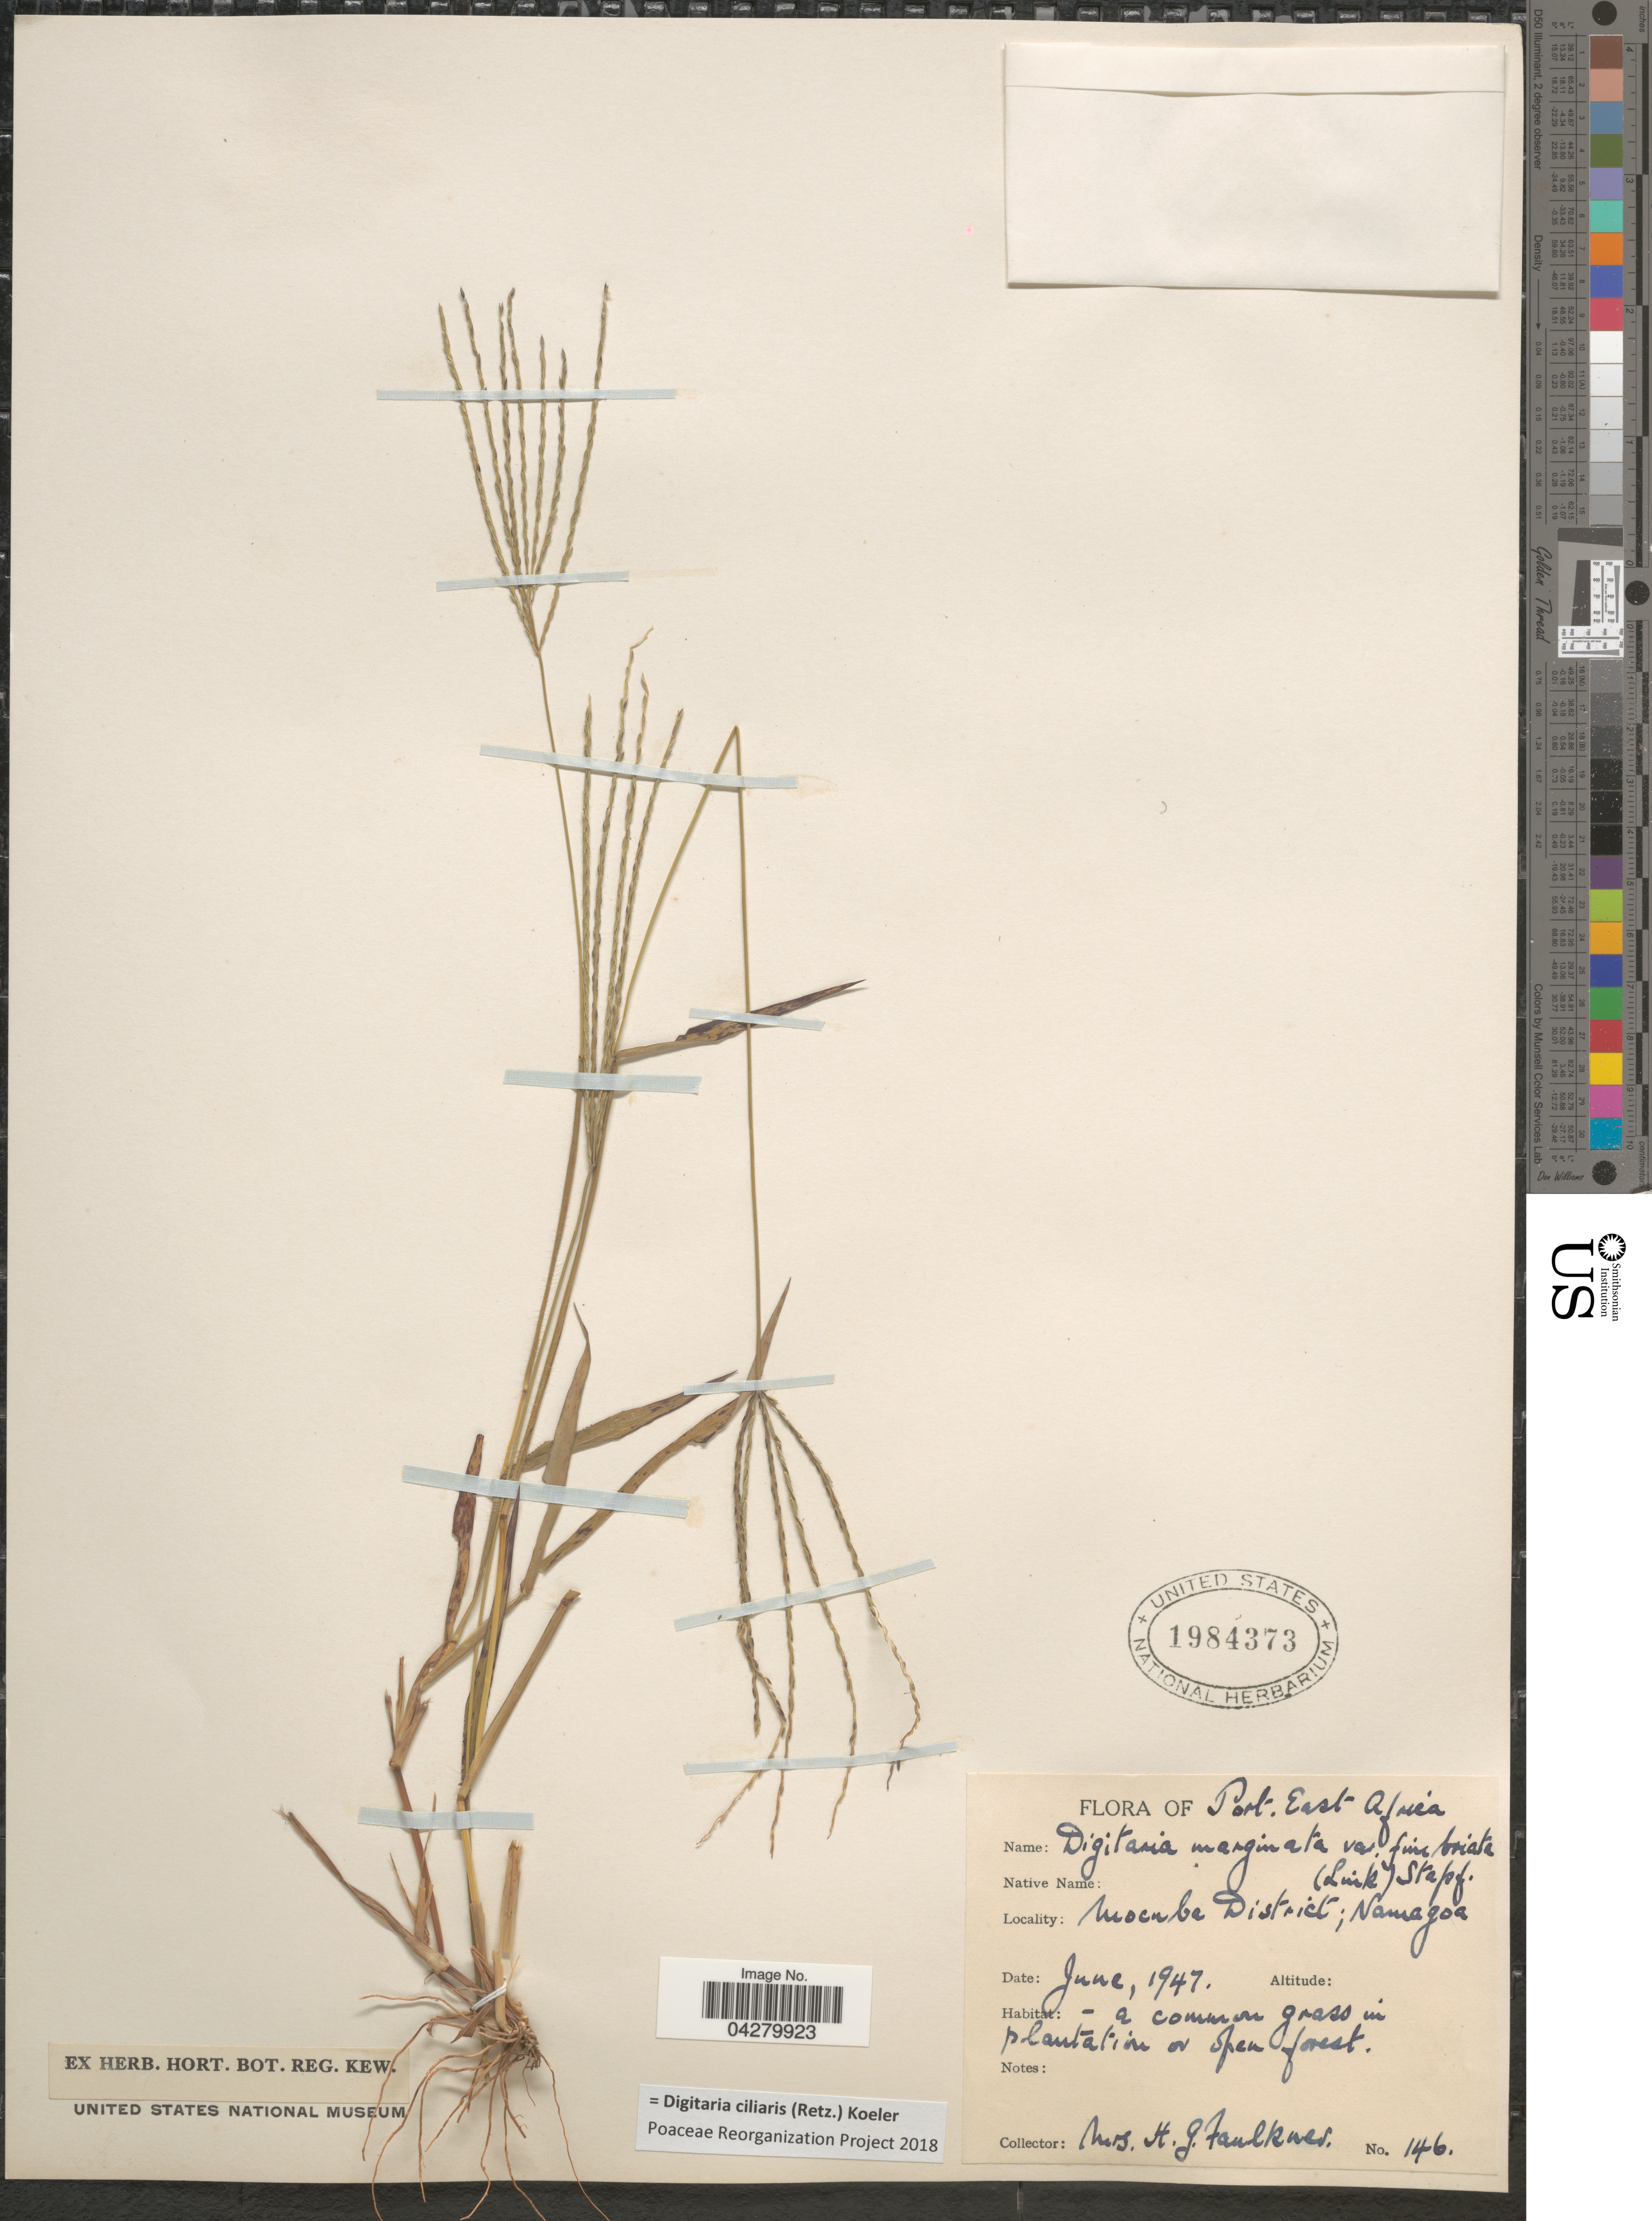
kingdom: Plantae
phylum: Tracheophyta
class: Liliopsida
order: Poales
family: Poaceae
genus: Digitaria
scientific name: Digitaria ciliaris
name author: (Retz.) Koeler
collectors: H. Faulkner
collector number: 146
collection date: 1947-06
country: Mozambique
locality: Port. East Africa. Mocube District; Namagoa.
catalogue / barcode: US 1984373